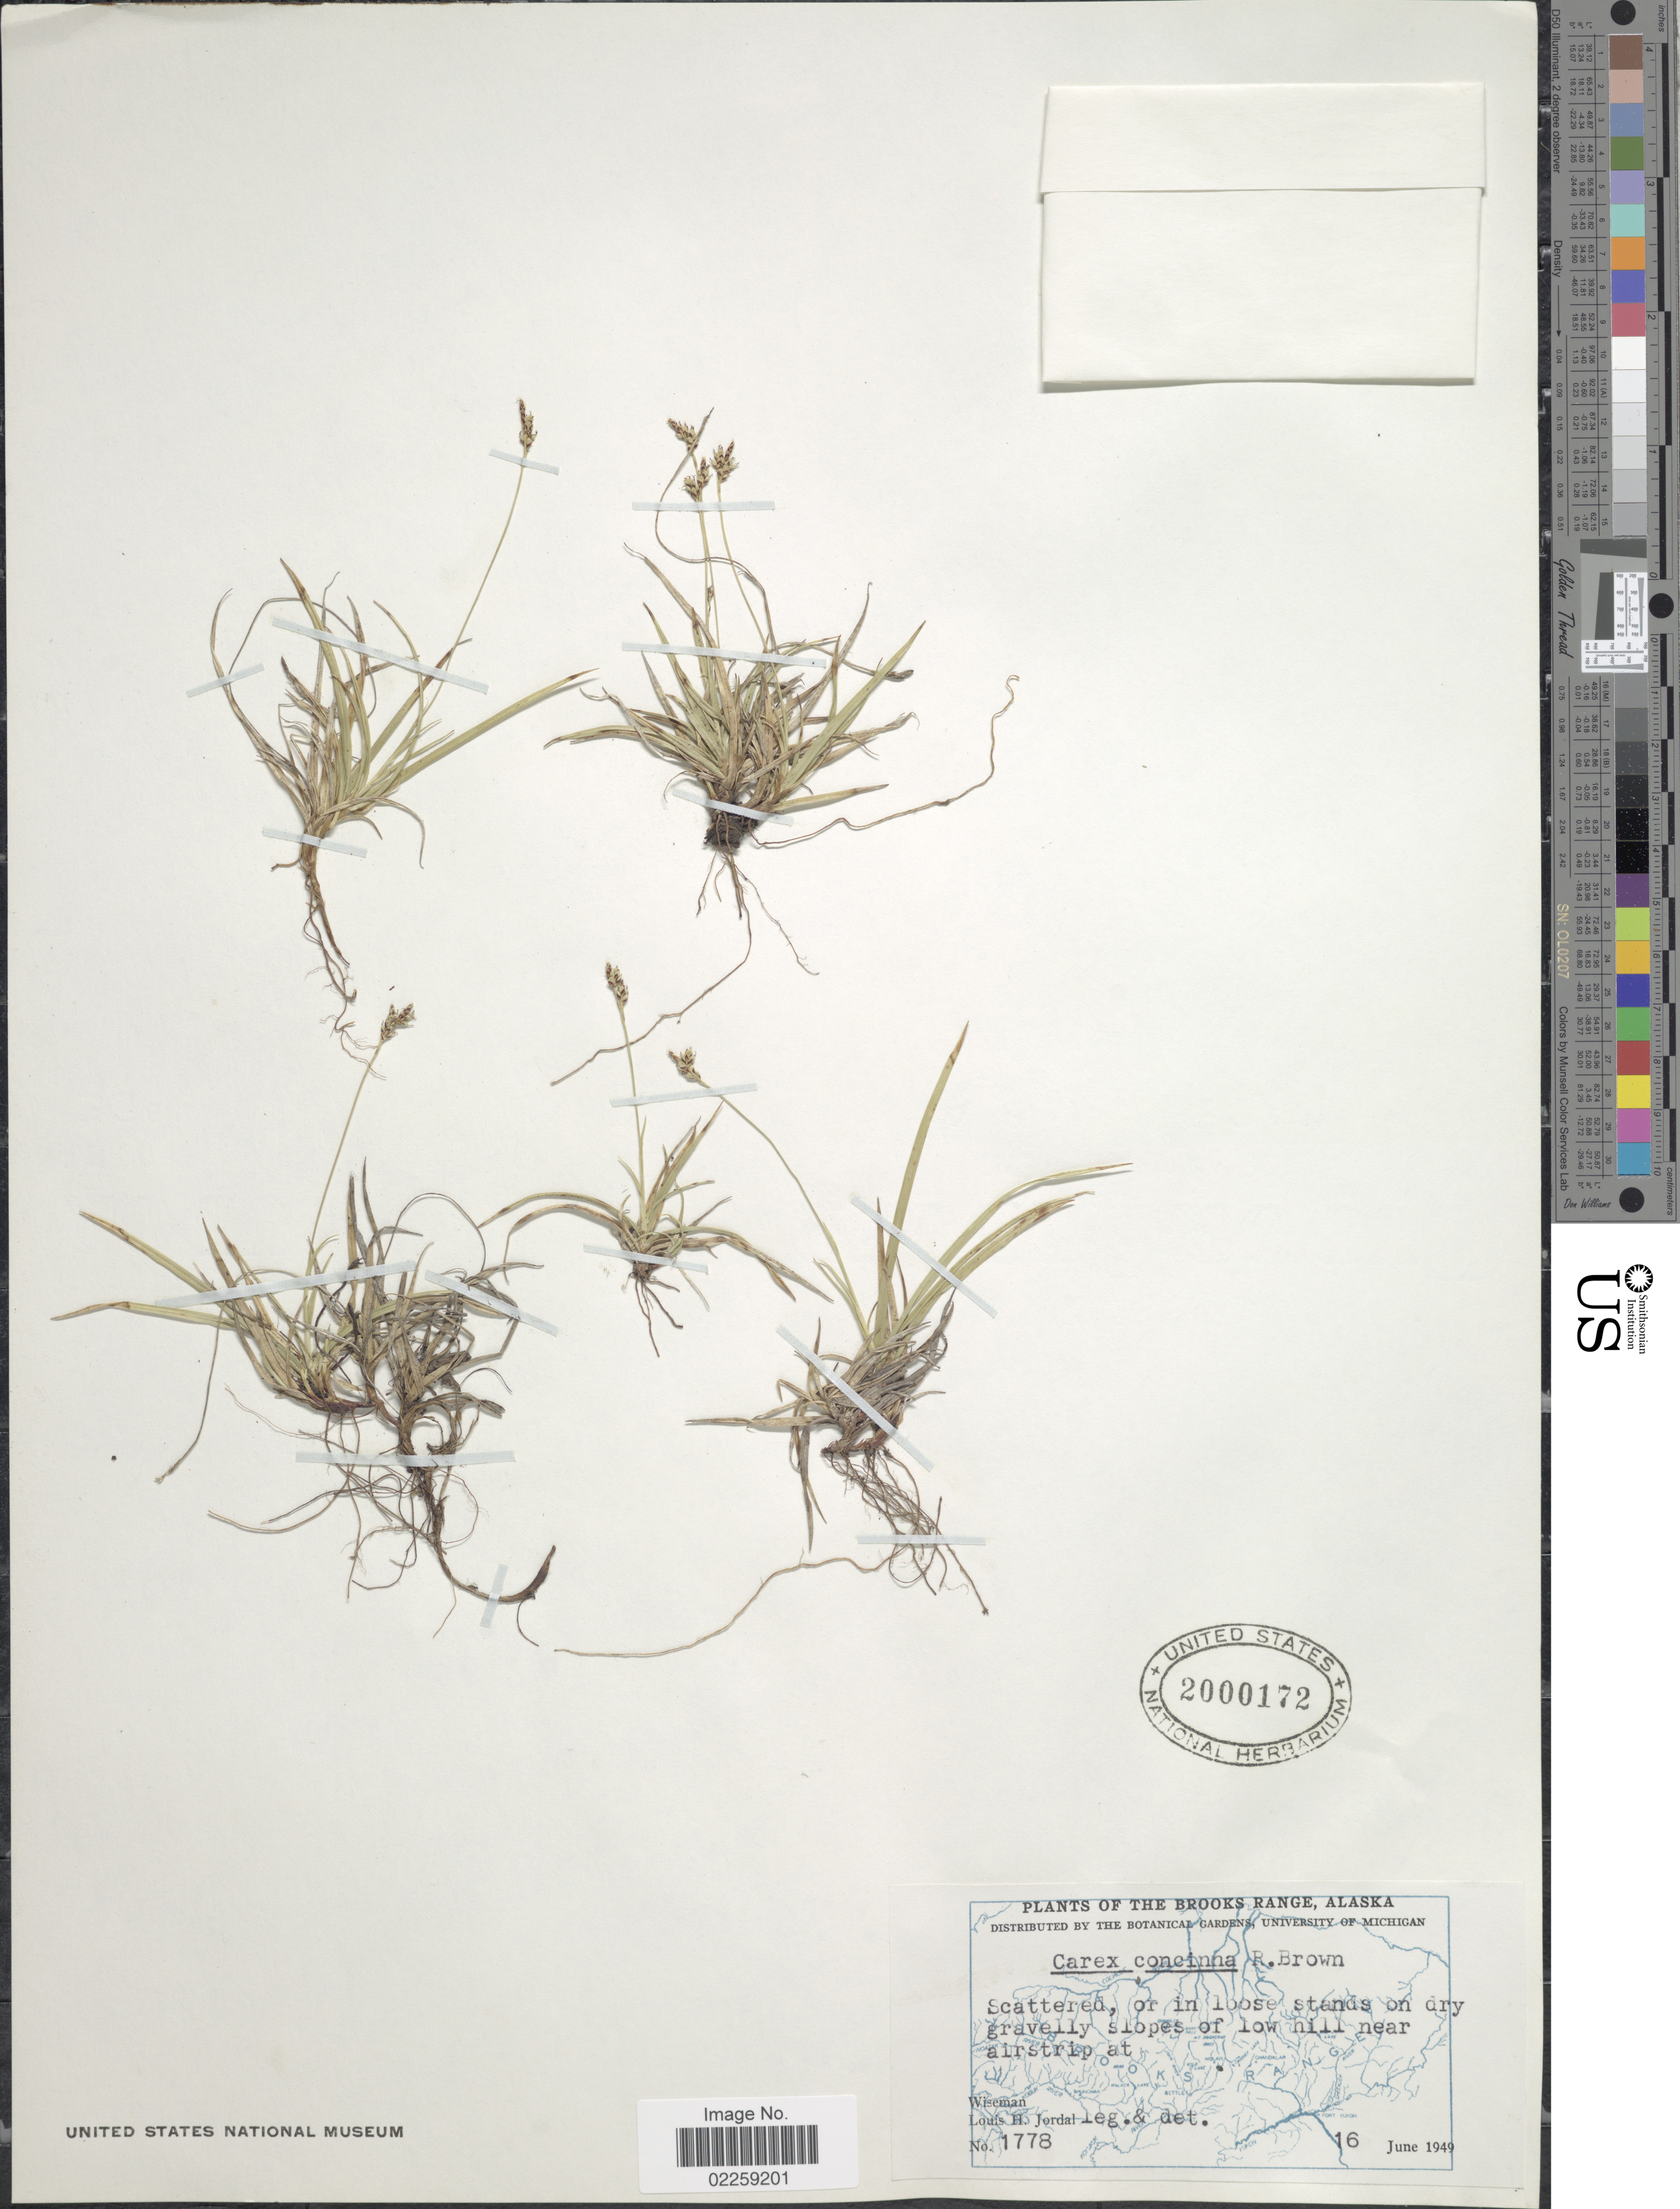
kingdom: Plantae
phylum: Tracheophyta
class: Liliopsida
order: Poales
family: Cyperaceae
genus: Carex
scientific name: Carex concinna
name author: R. Br.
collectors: L. Jordal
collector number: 1778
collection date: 1949-06-16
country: United States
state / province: Alaska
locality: Brooks Range, dry gravelly slopes of low hill near airstrip at Wiseman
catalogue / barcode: US 2000172